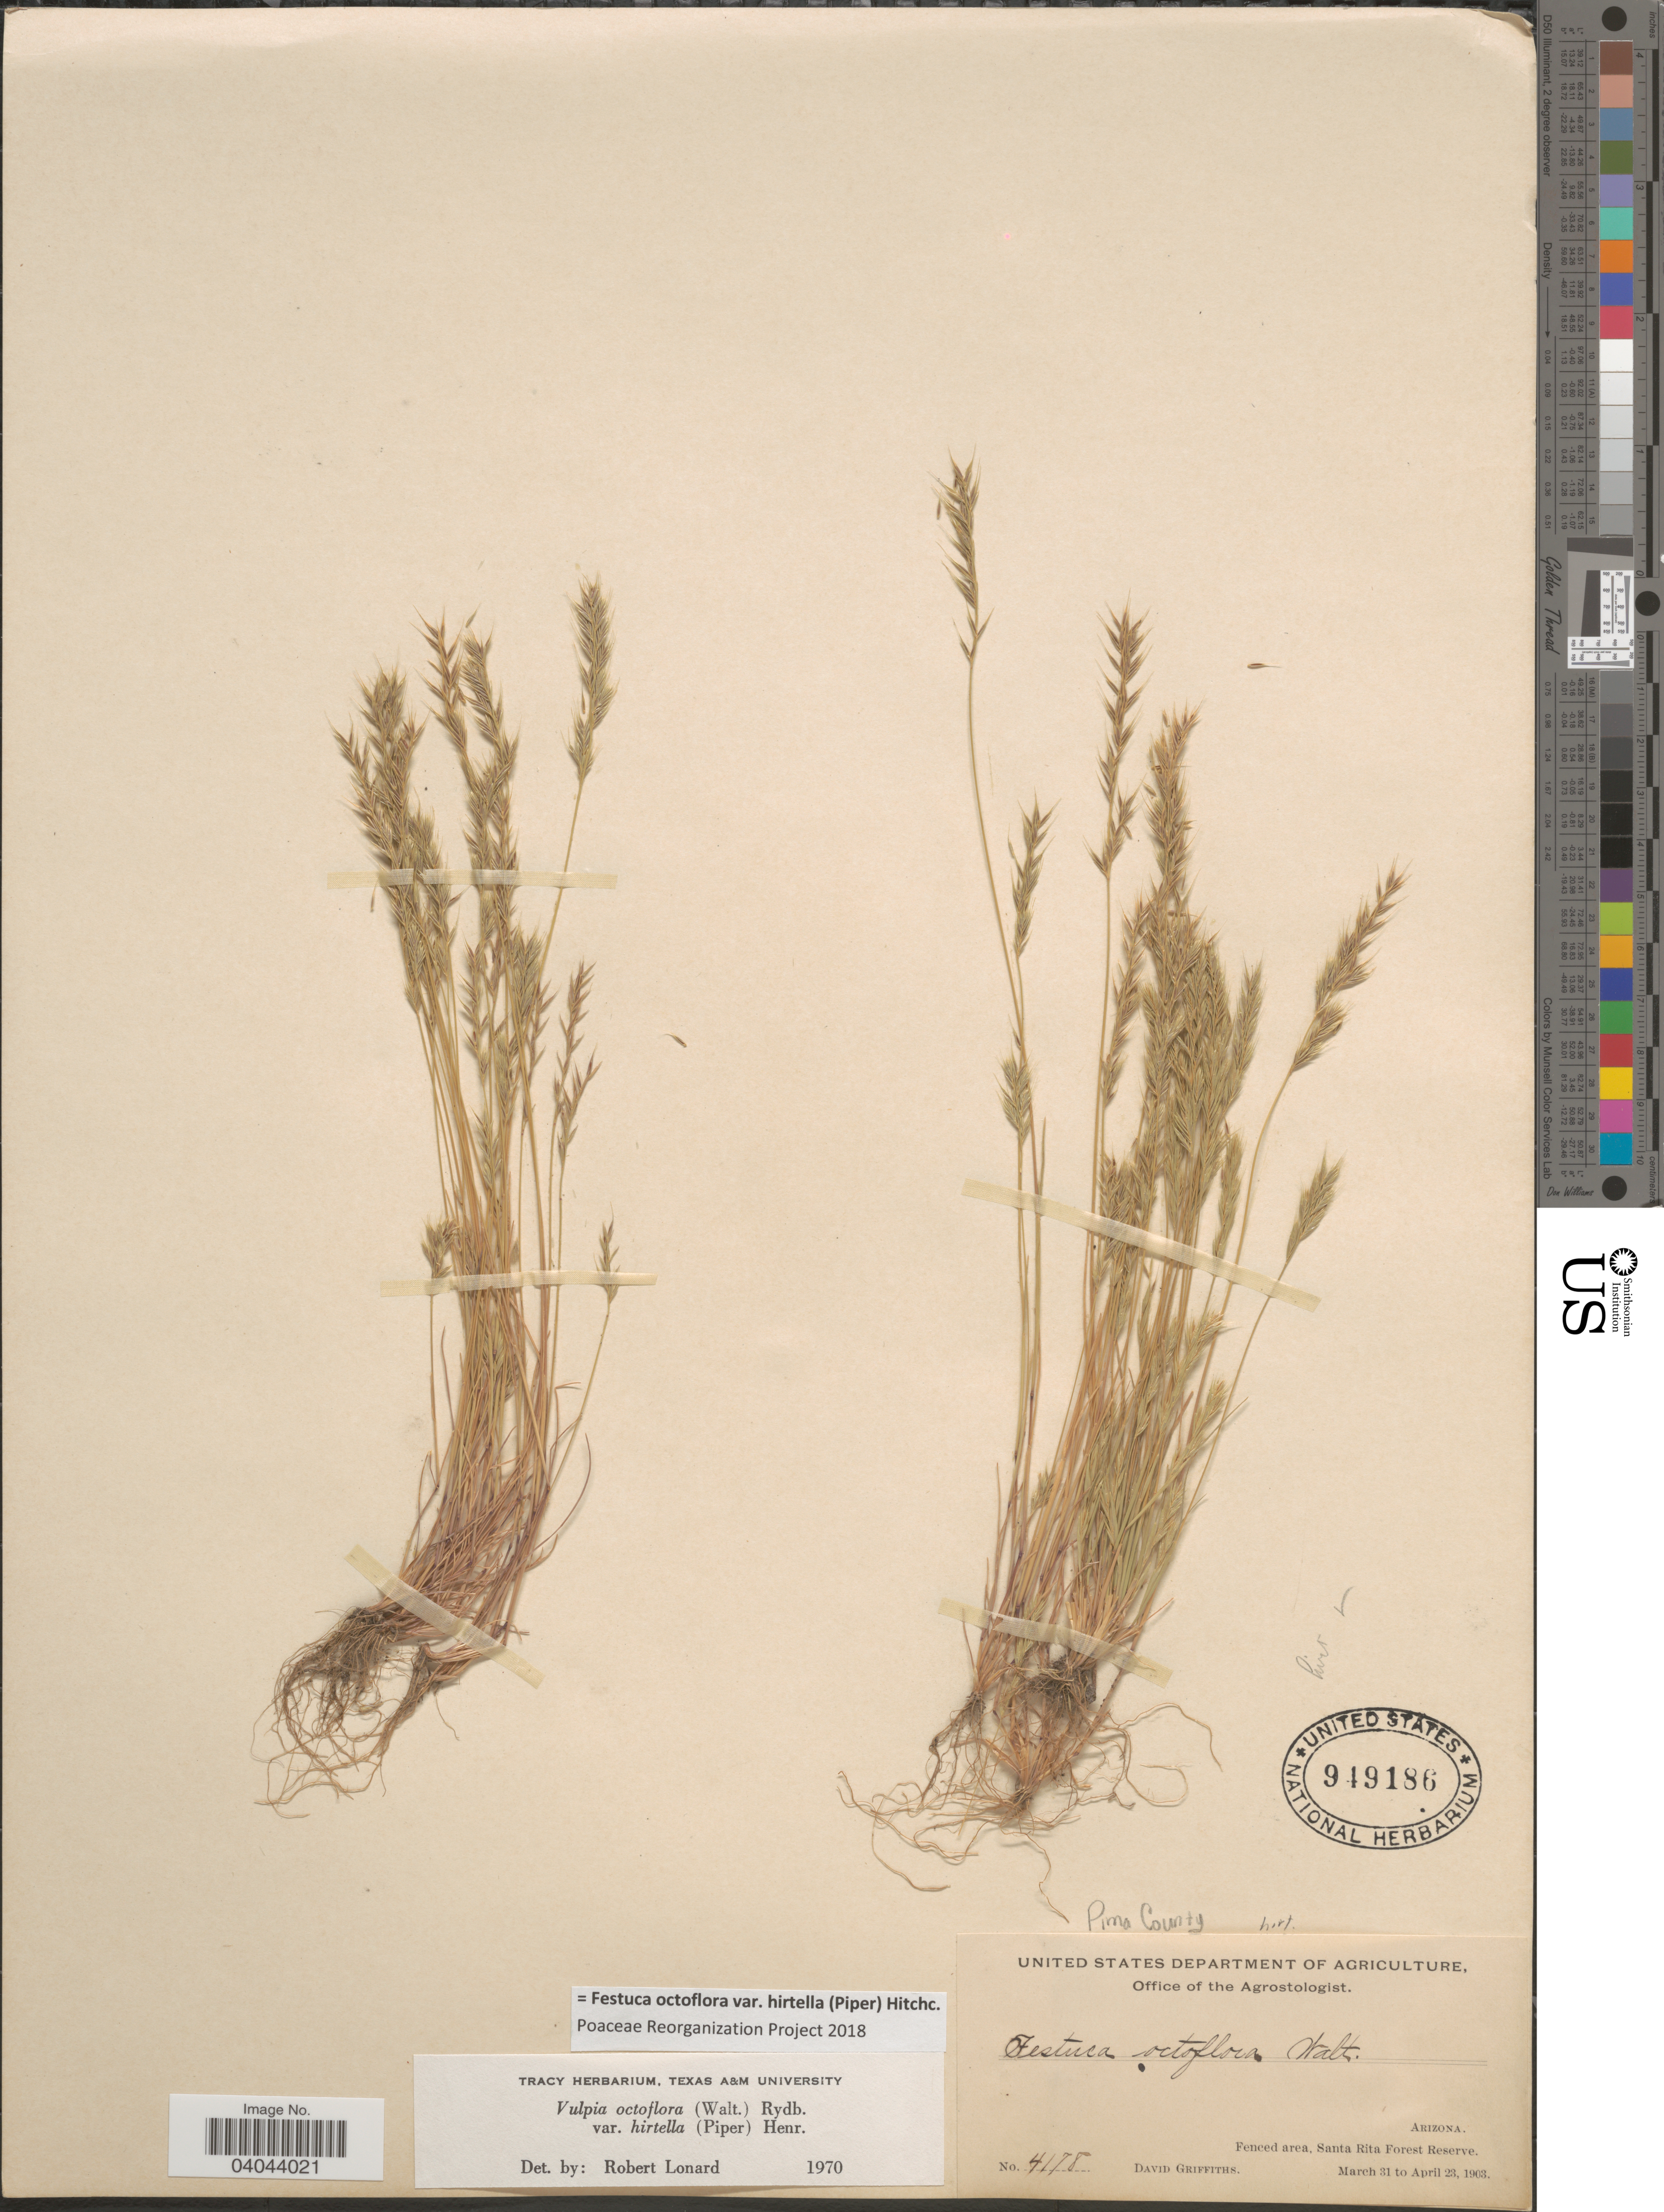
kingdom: Plantae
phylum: Tracheophyta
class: Liliopsida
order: Poales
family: Poaceae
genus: Festuca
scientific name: Festuca octoflora var. hirtella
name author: Piper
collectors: D. Griffiths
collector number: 4178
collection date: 1903-03-31/1903-04-23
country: United States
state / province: Arizona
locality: Pima County. Fenced area, Santa Rita Forest Reserve.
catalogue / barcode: US 949186